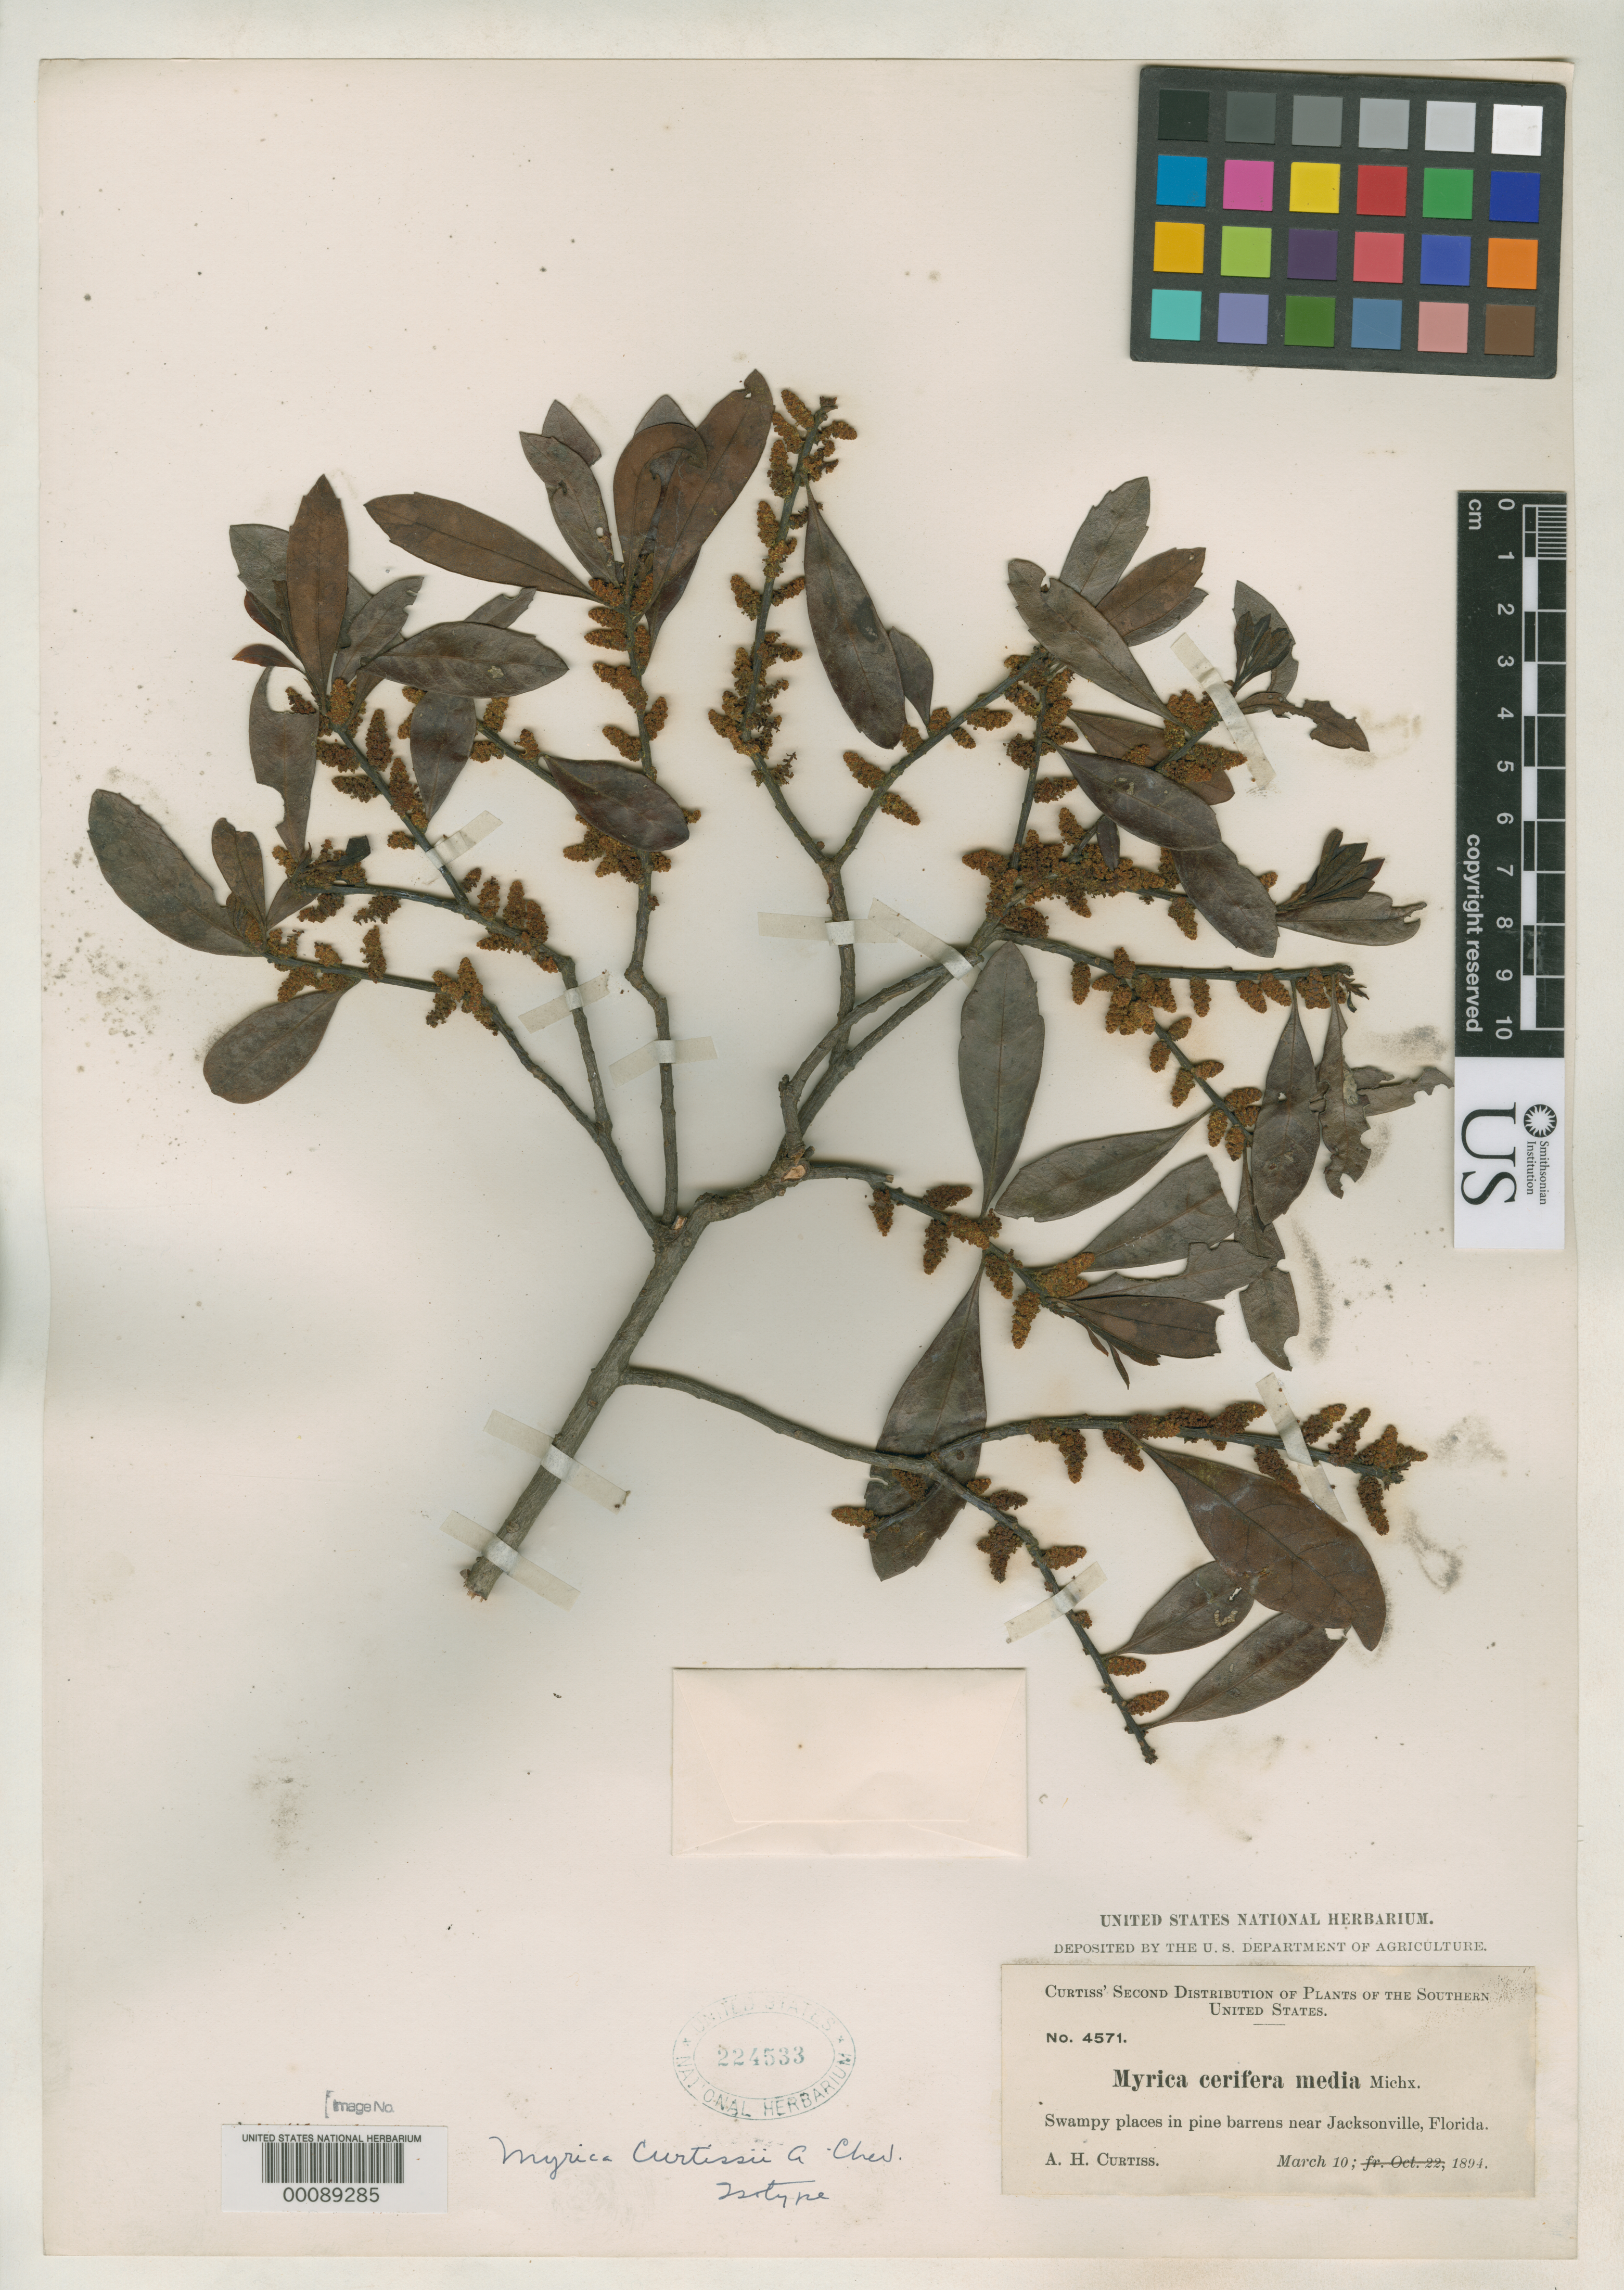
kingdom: Plantae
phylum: Tracheophyta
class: Magnoliopsida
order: Fagales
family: Myricaceae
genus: Myrica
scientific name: Myrica curtissi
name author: A. Chev.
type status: Isotype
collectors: A. H. Curtiss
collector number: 4571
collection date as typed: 10 Mar 1894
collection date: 1894-03-10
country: United States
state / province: Florida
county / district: Duval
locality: Near Jacksonville.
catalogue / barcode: US 224533